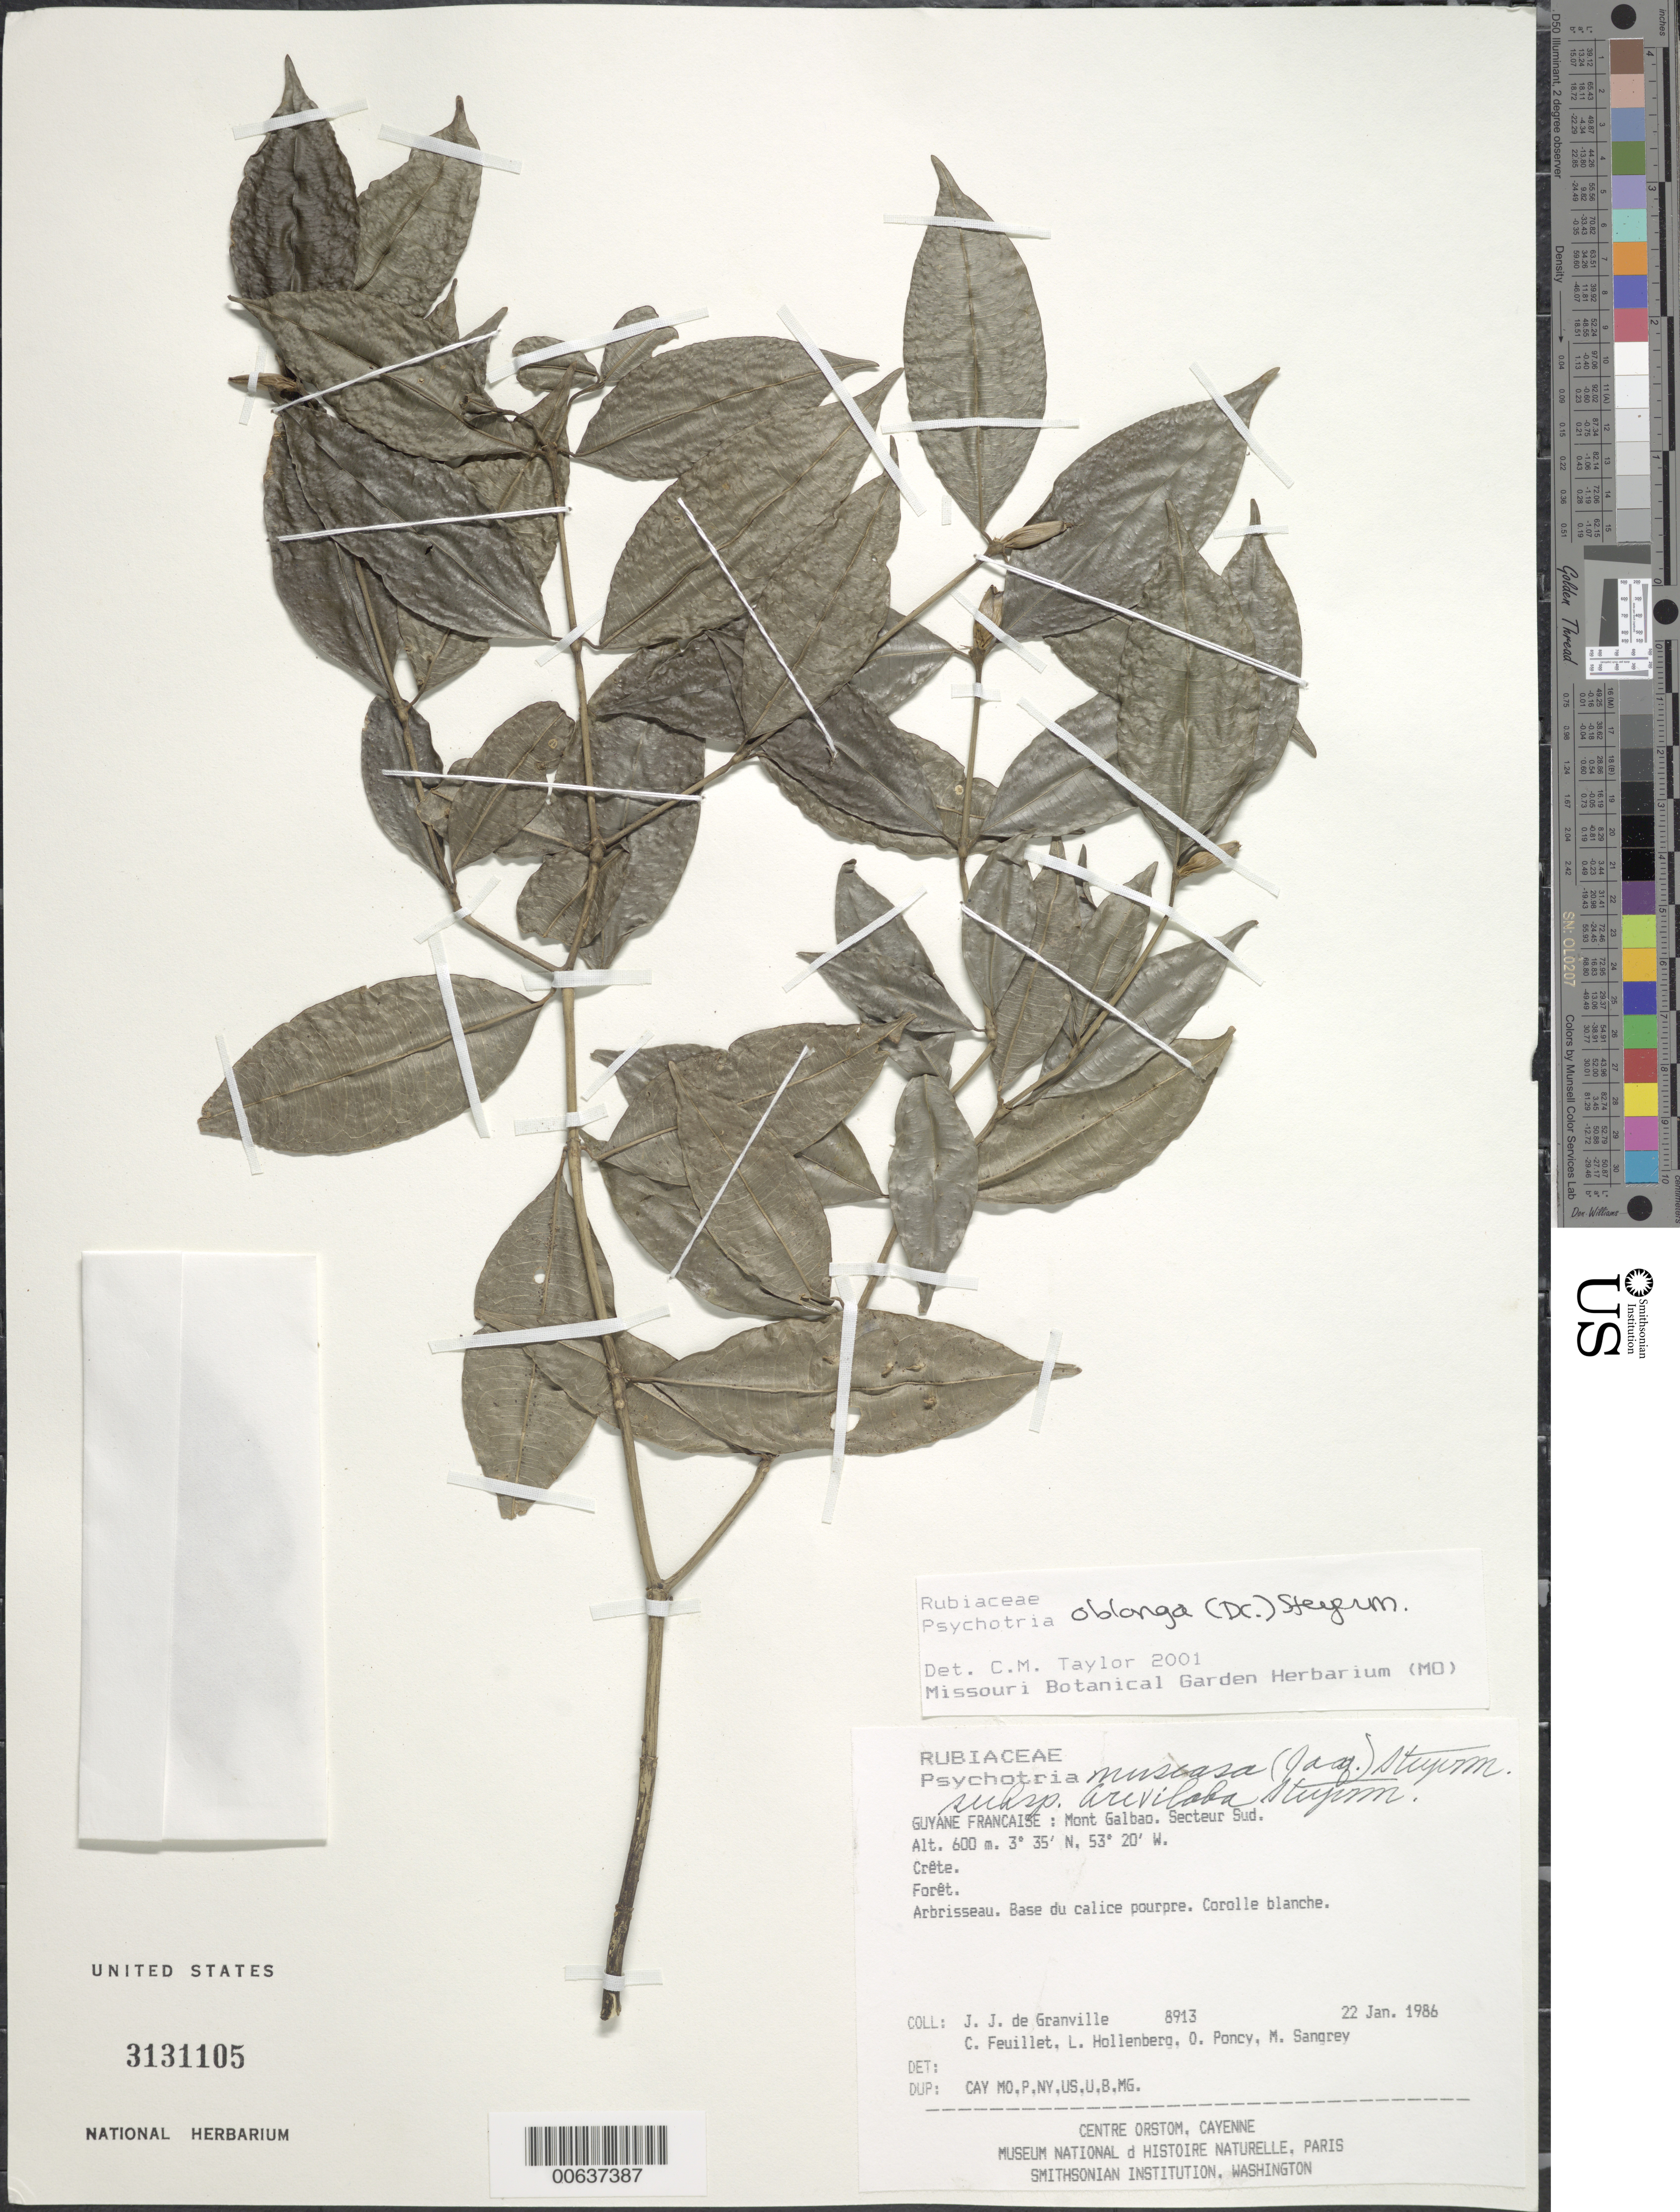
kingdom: Plantae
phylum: Tracheophyta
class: Magnoliopsida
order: Gentianales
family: Rubiaceae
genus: Palicourea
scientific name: Palicourea oblonga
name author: (DC.) Delprete & J.H. Kirkbr.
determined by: Kirkbride, J. H., Jr.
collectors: J.-J. de Granville, C. Feuillet, L. Hollenberg, O. Poncy & M. S. Sangrey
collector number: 8913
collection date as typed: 22-Jan-86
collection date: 1986-01-22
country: French Guiana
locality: Mont Galbao. Secteur Sud. Crête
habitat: Forêt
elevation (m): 600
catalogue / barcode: US 3131105